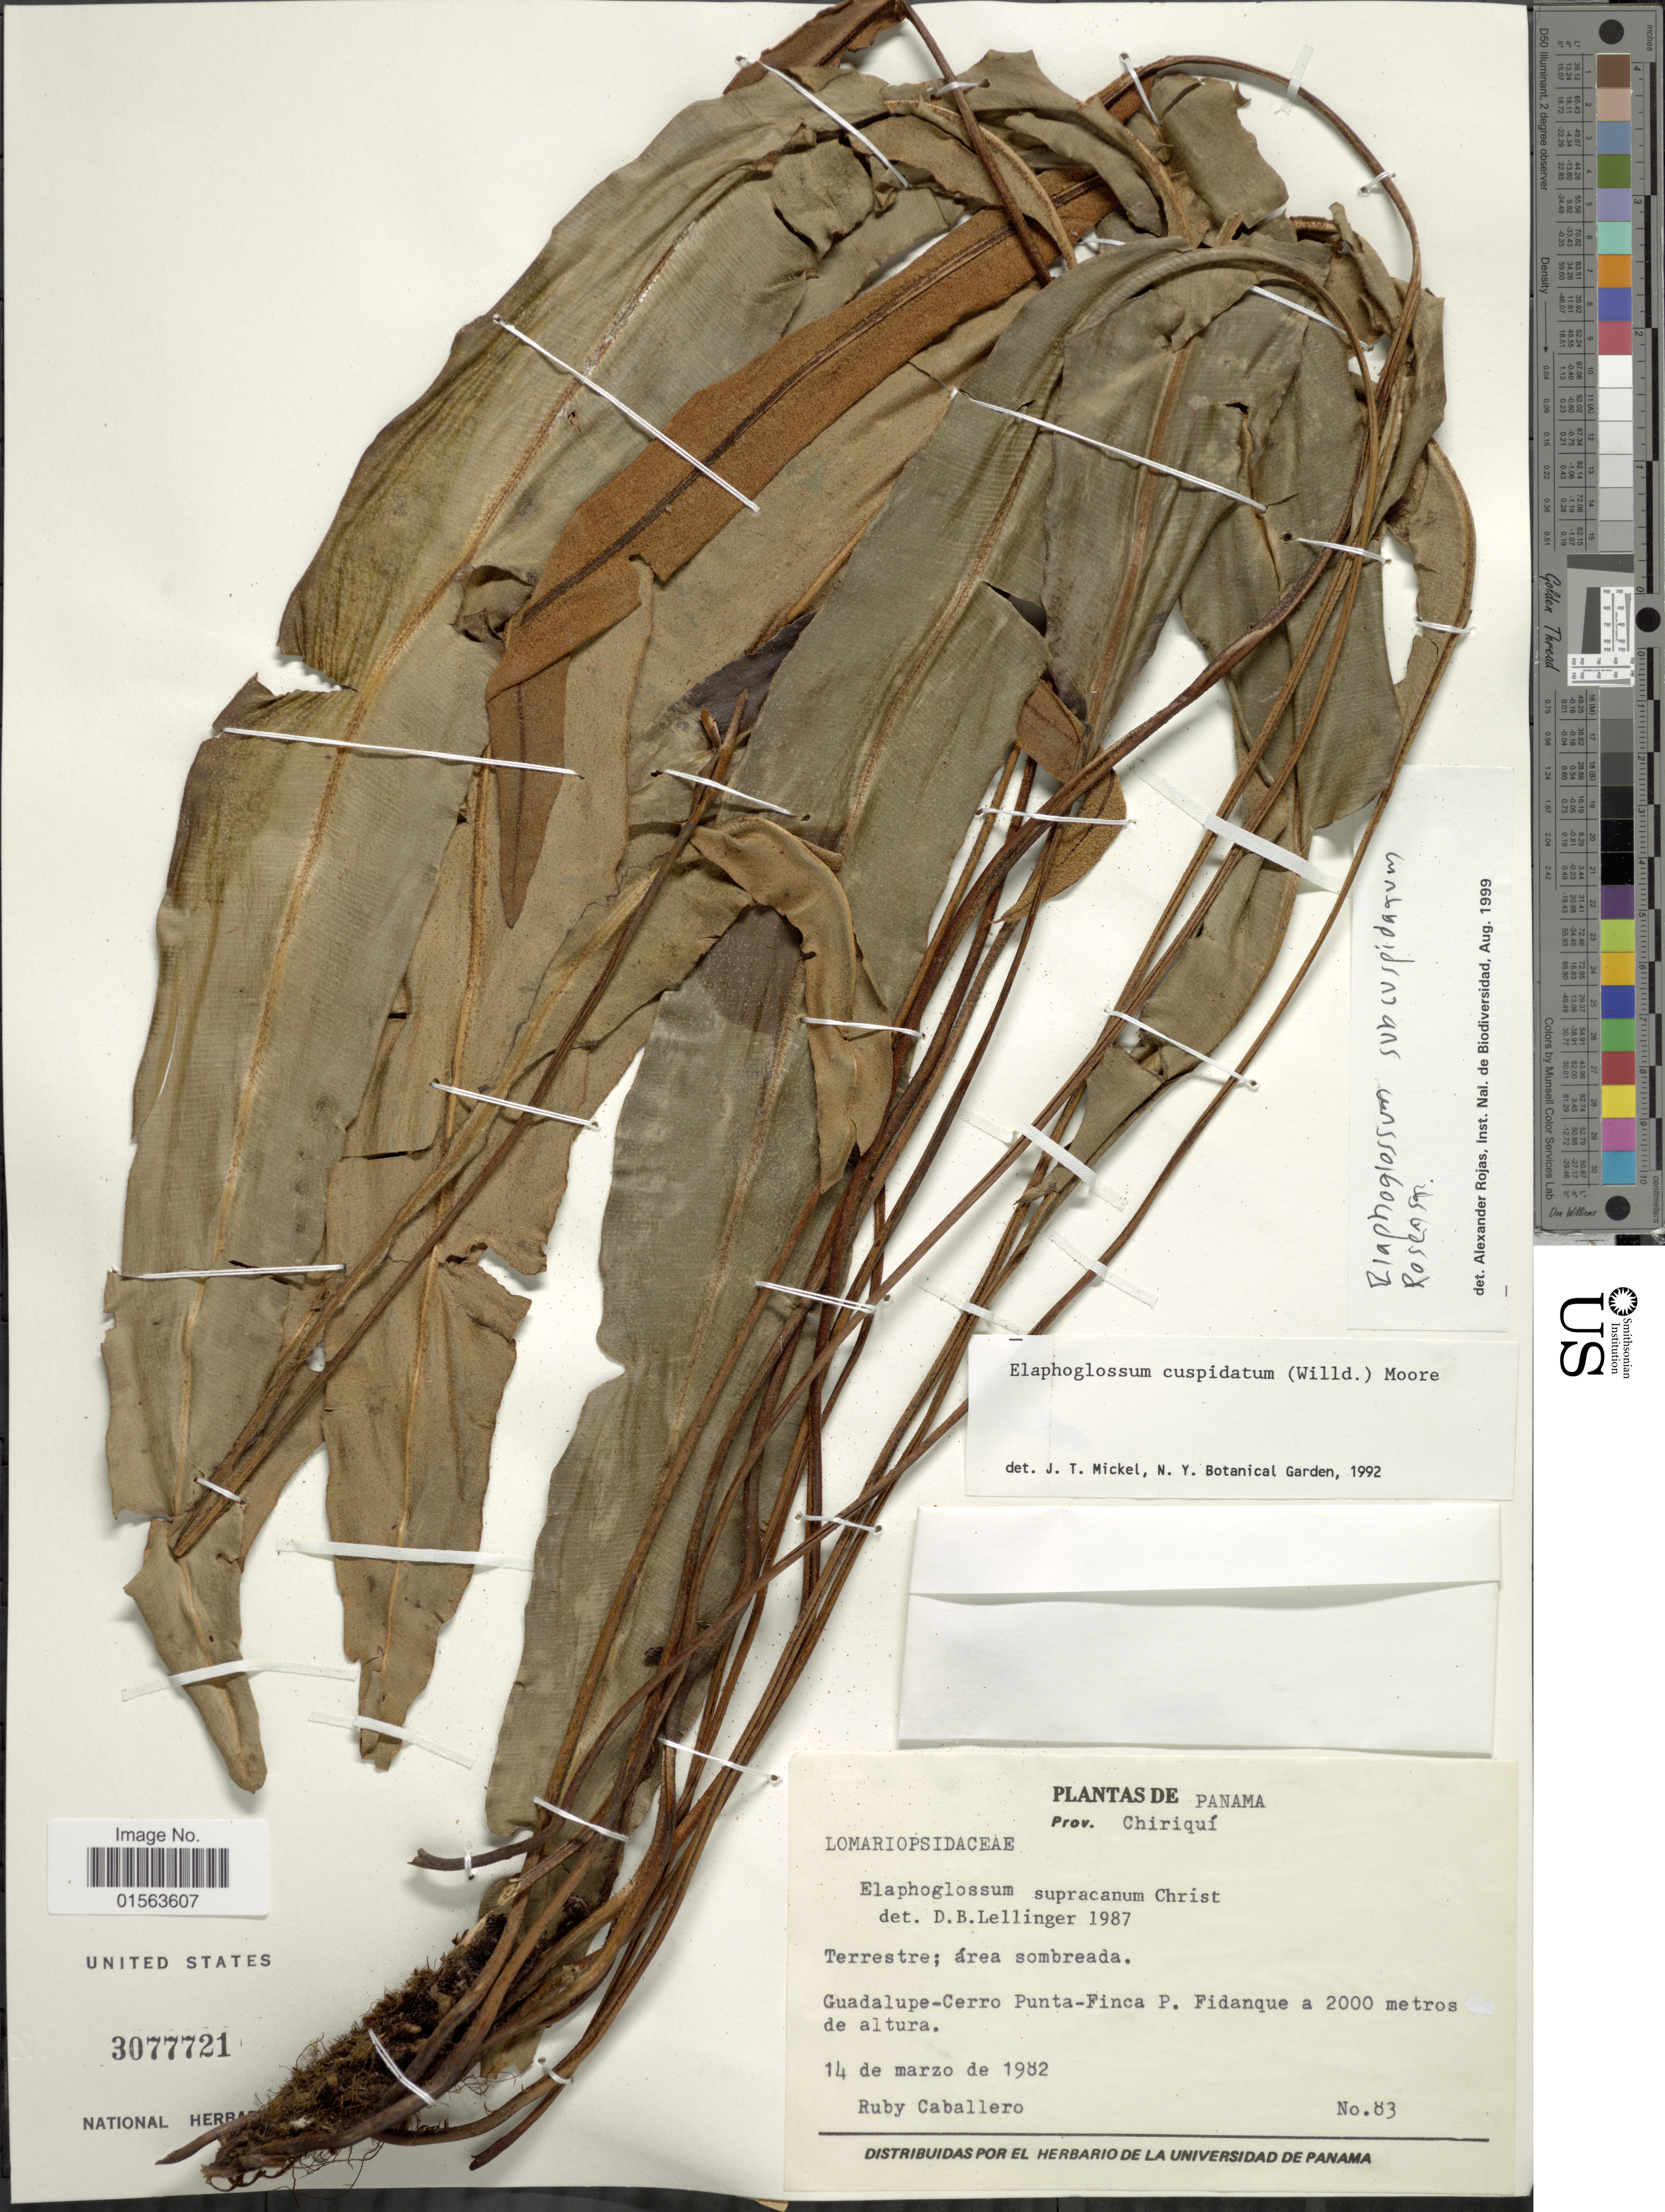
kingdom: Plantae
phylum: Tracheophyta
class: Polypodiopsida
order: Polypodiales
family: Dryopteridaceae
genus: Elaphoglossum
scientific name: Elaphoglossum subcuspidatum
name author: Rosenst.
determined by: Matos, F. B.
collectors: R. Caballero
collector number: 83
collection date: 1982-03-14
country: Panama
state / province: Chiriqui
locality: Prov. Chiriqui, Guadalupe-Cerro, Punta-Finca P. Fidanque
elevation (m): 2000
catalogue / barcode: US 3077721